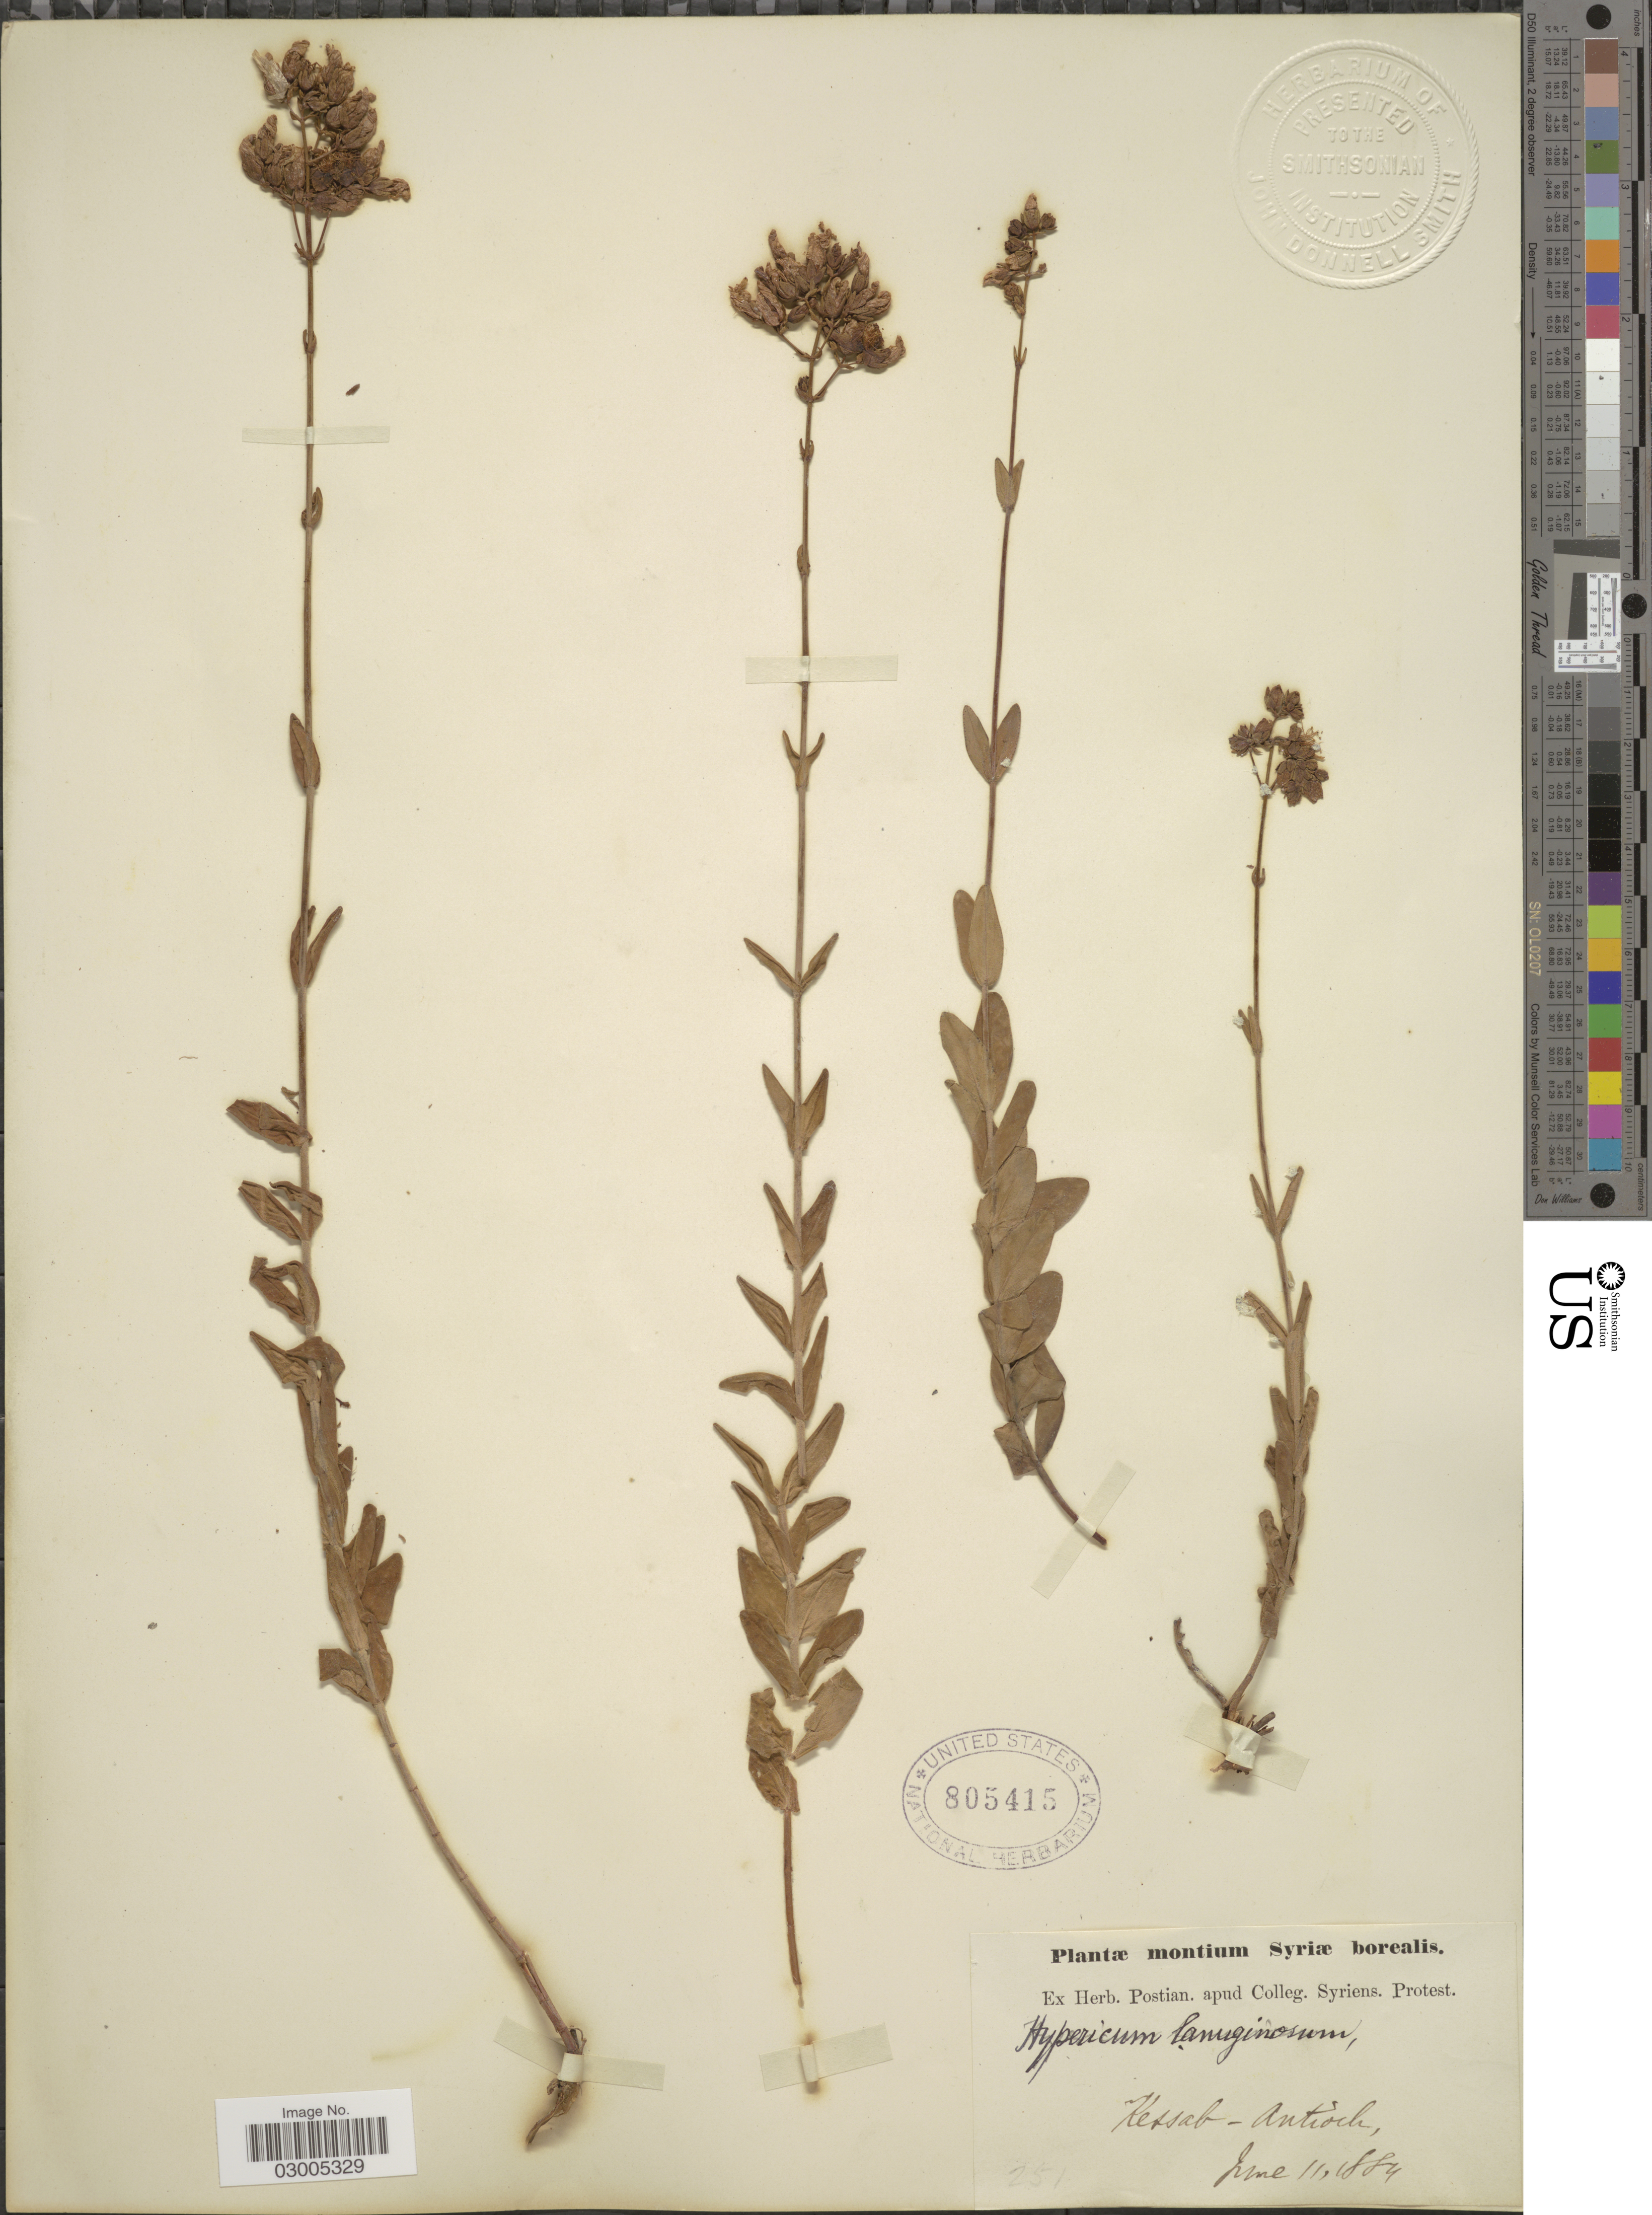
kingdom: Plantae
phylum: Tracheophyta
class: Magnoliopsida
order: Malpighiales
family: Hypericaceae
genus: Hypericum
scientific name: Hypericum lanuginosum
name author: Lam.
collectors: ex herb. Postian. apud Colleg. Syriens. Protest. USE "Fannie P. A. Shepard" (10308853) AS PRIMARY COLLECTOR INSTEAD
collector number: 251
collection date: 1884-06-11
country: Syria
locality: Montium Syriæ borealis. Kessab-Antioch.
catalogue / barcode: US 805415